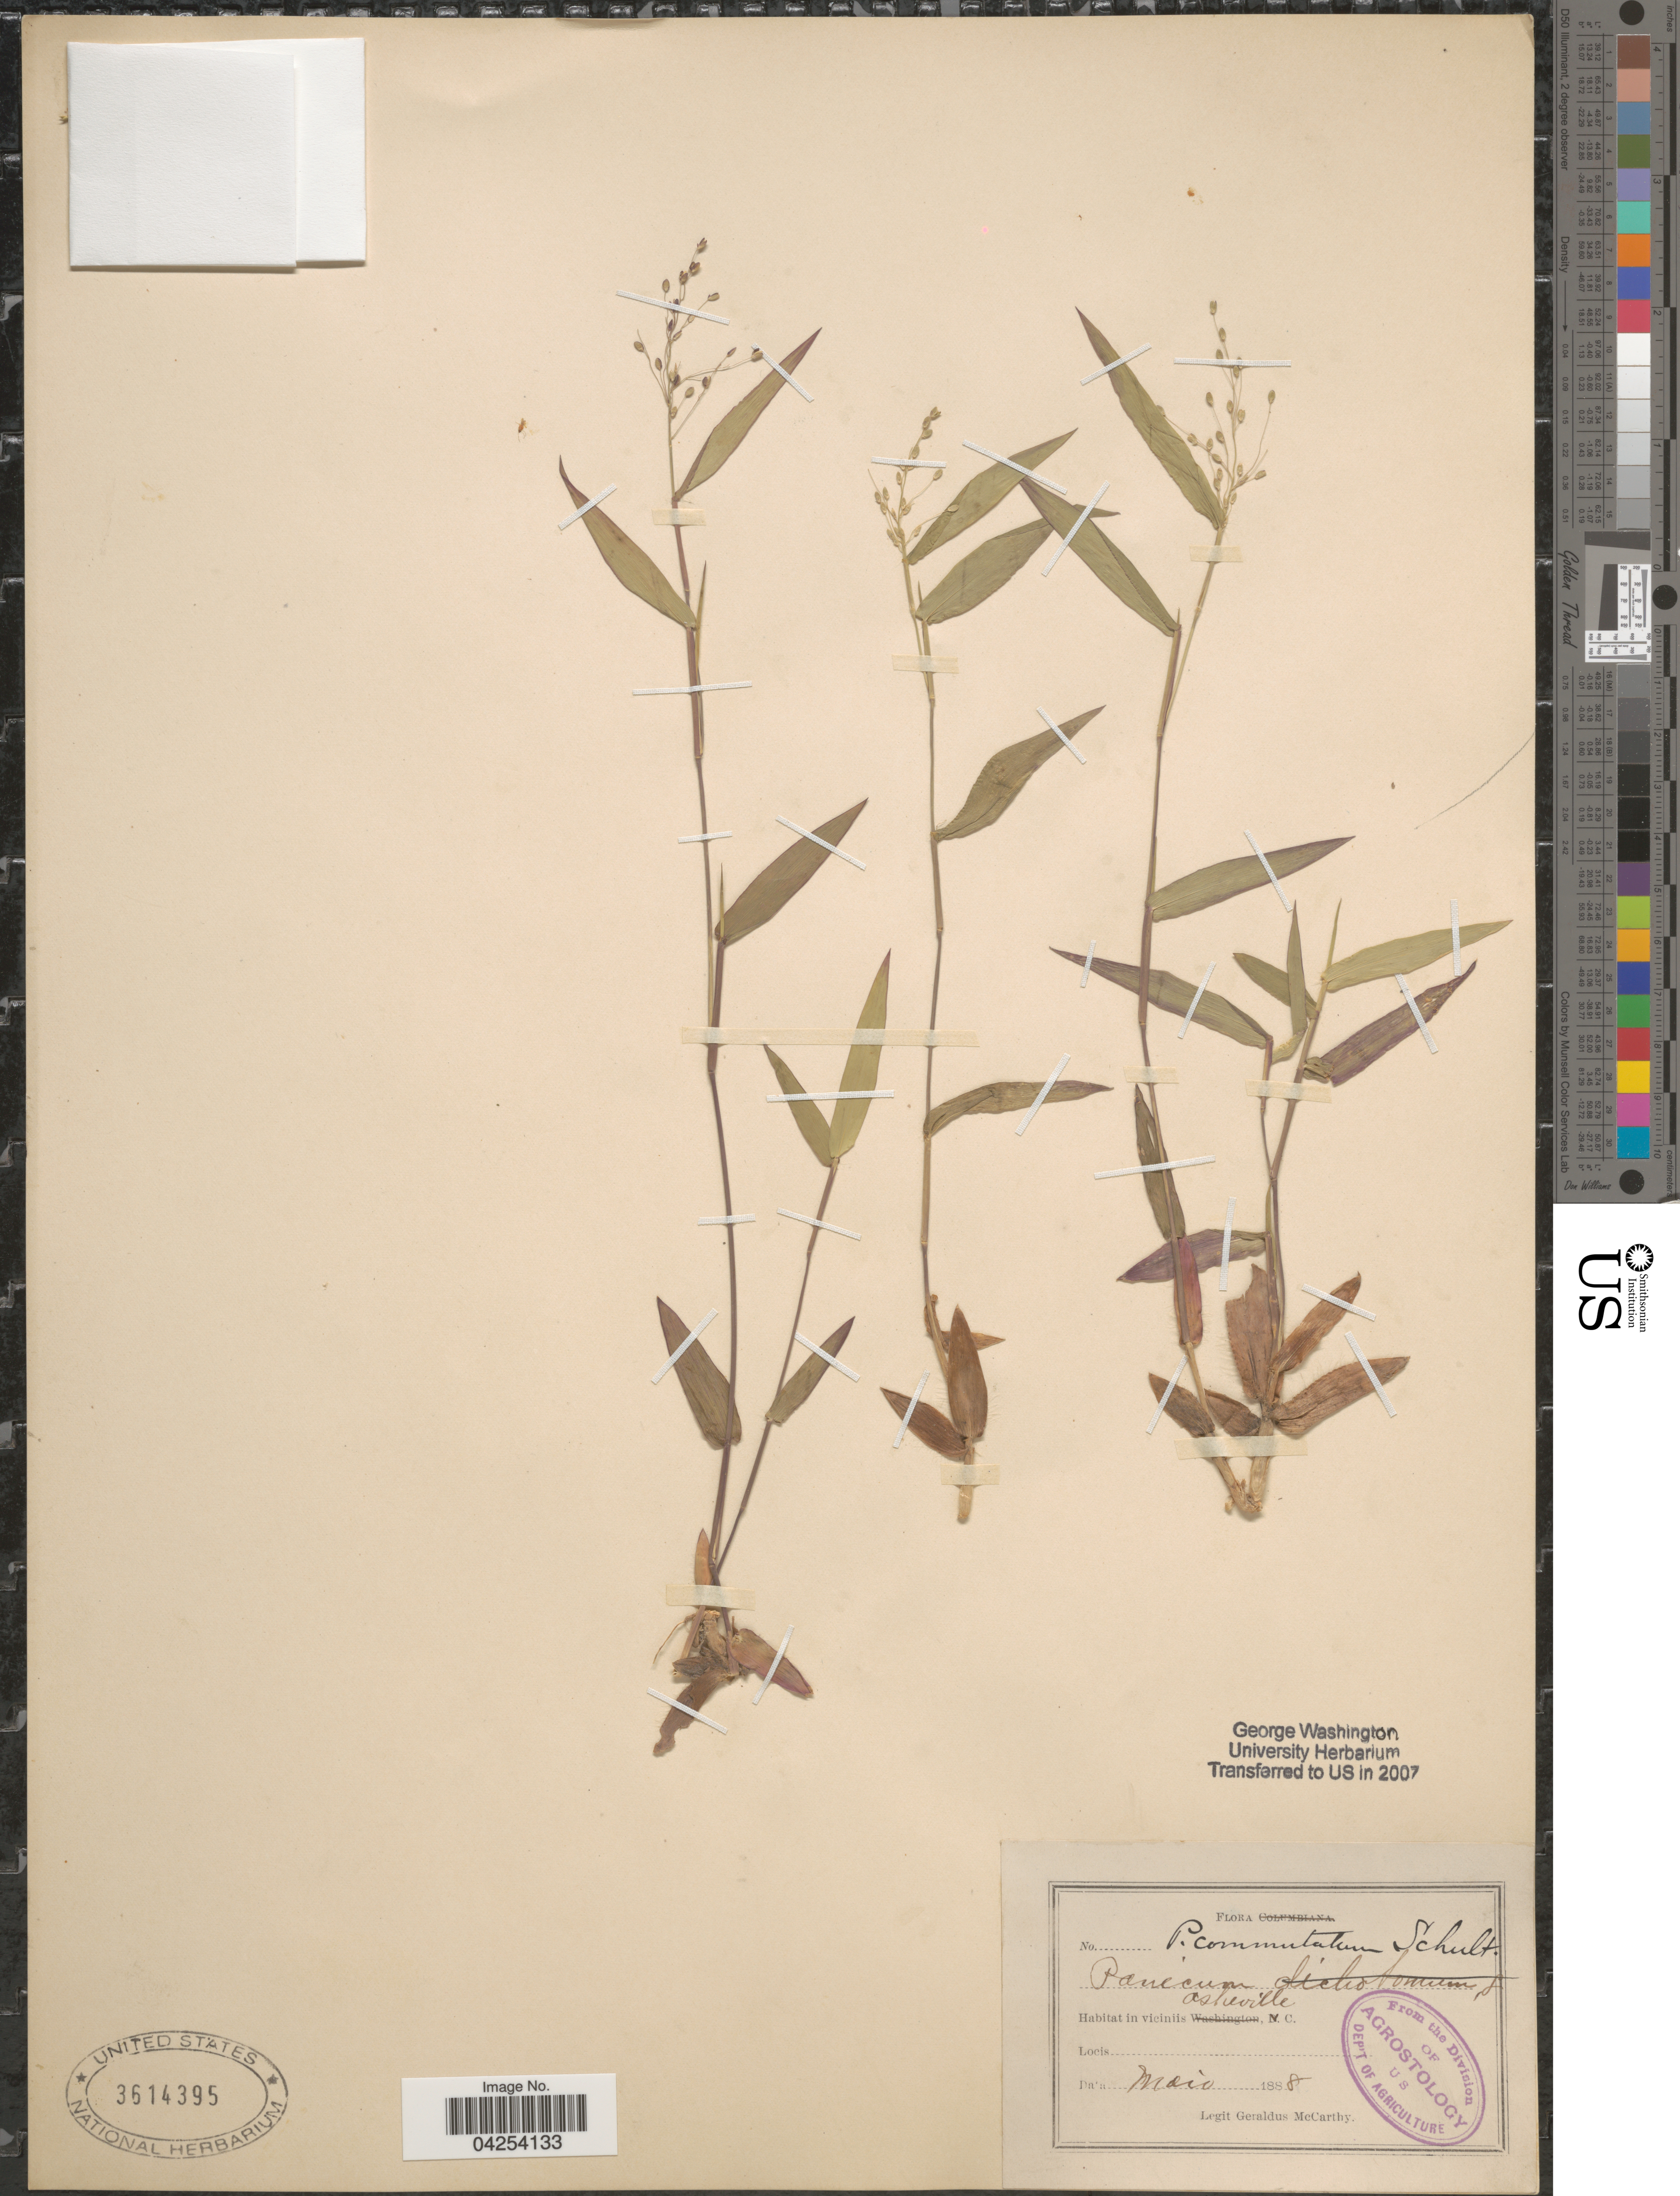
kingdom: Plantae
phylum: Tracheophyta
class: Liliopsida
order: Poales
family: Poaceae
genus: Dichanthelium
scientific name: Dichanthelium commutatum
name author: (Schult.) Gould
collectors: M. McCarthy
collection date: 1888-05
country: United States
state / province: North Carolina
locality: In viciniis Asheville.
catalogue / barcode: US 3614395